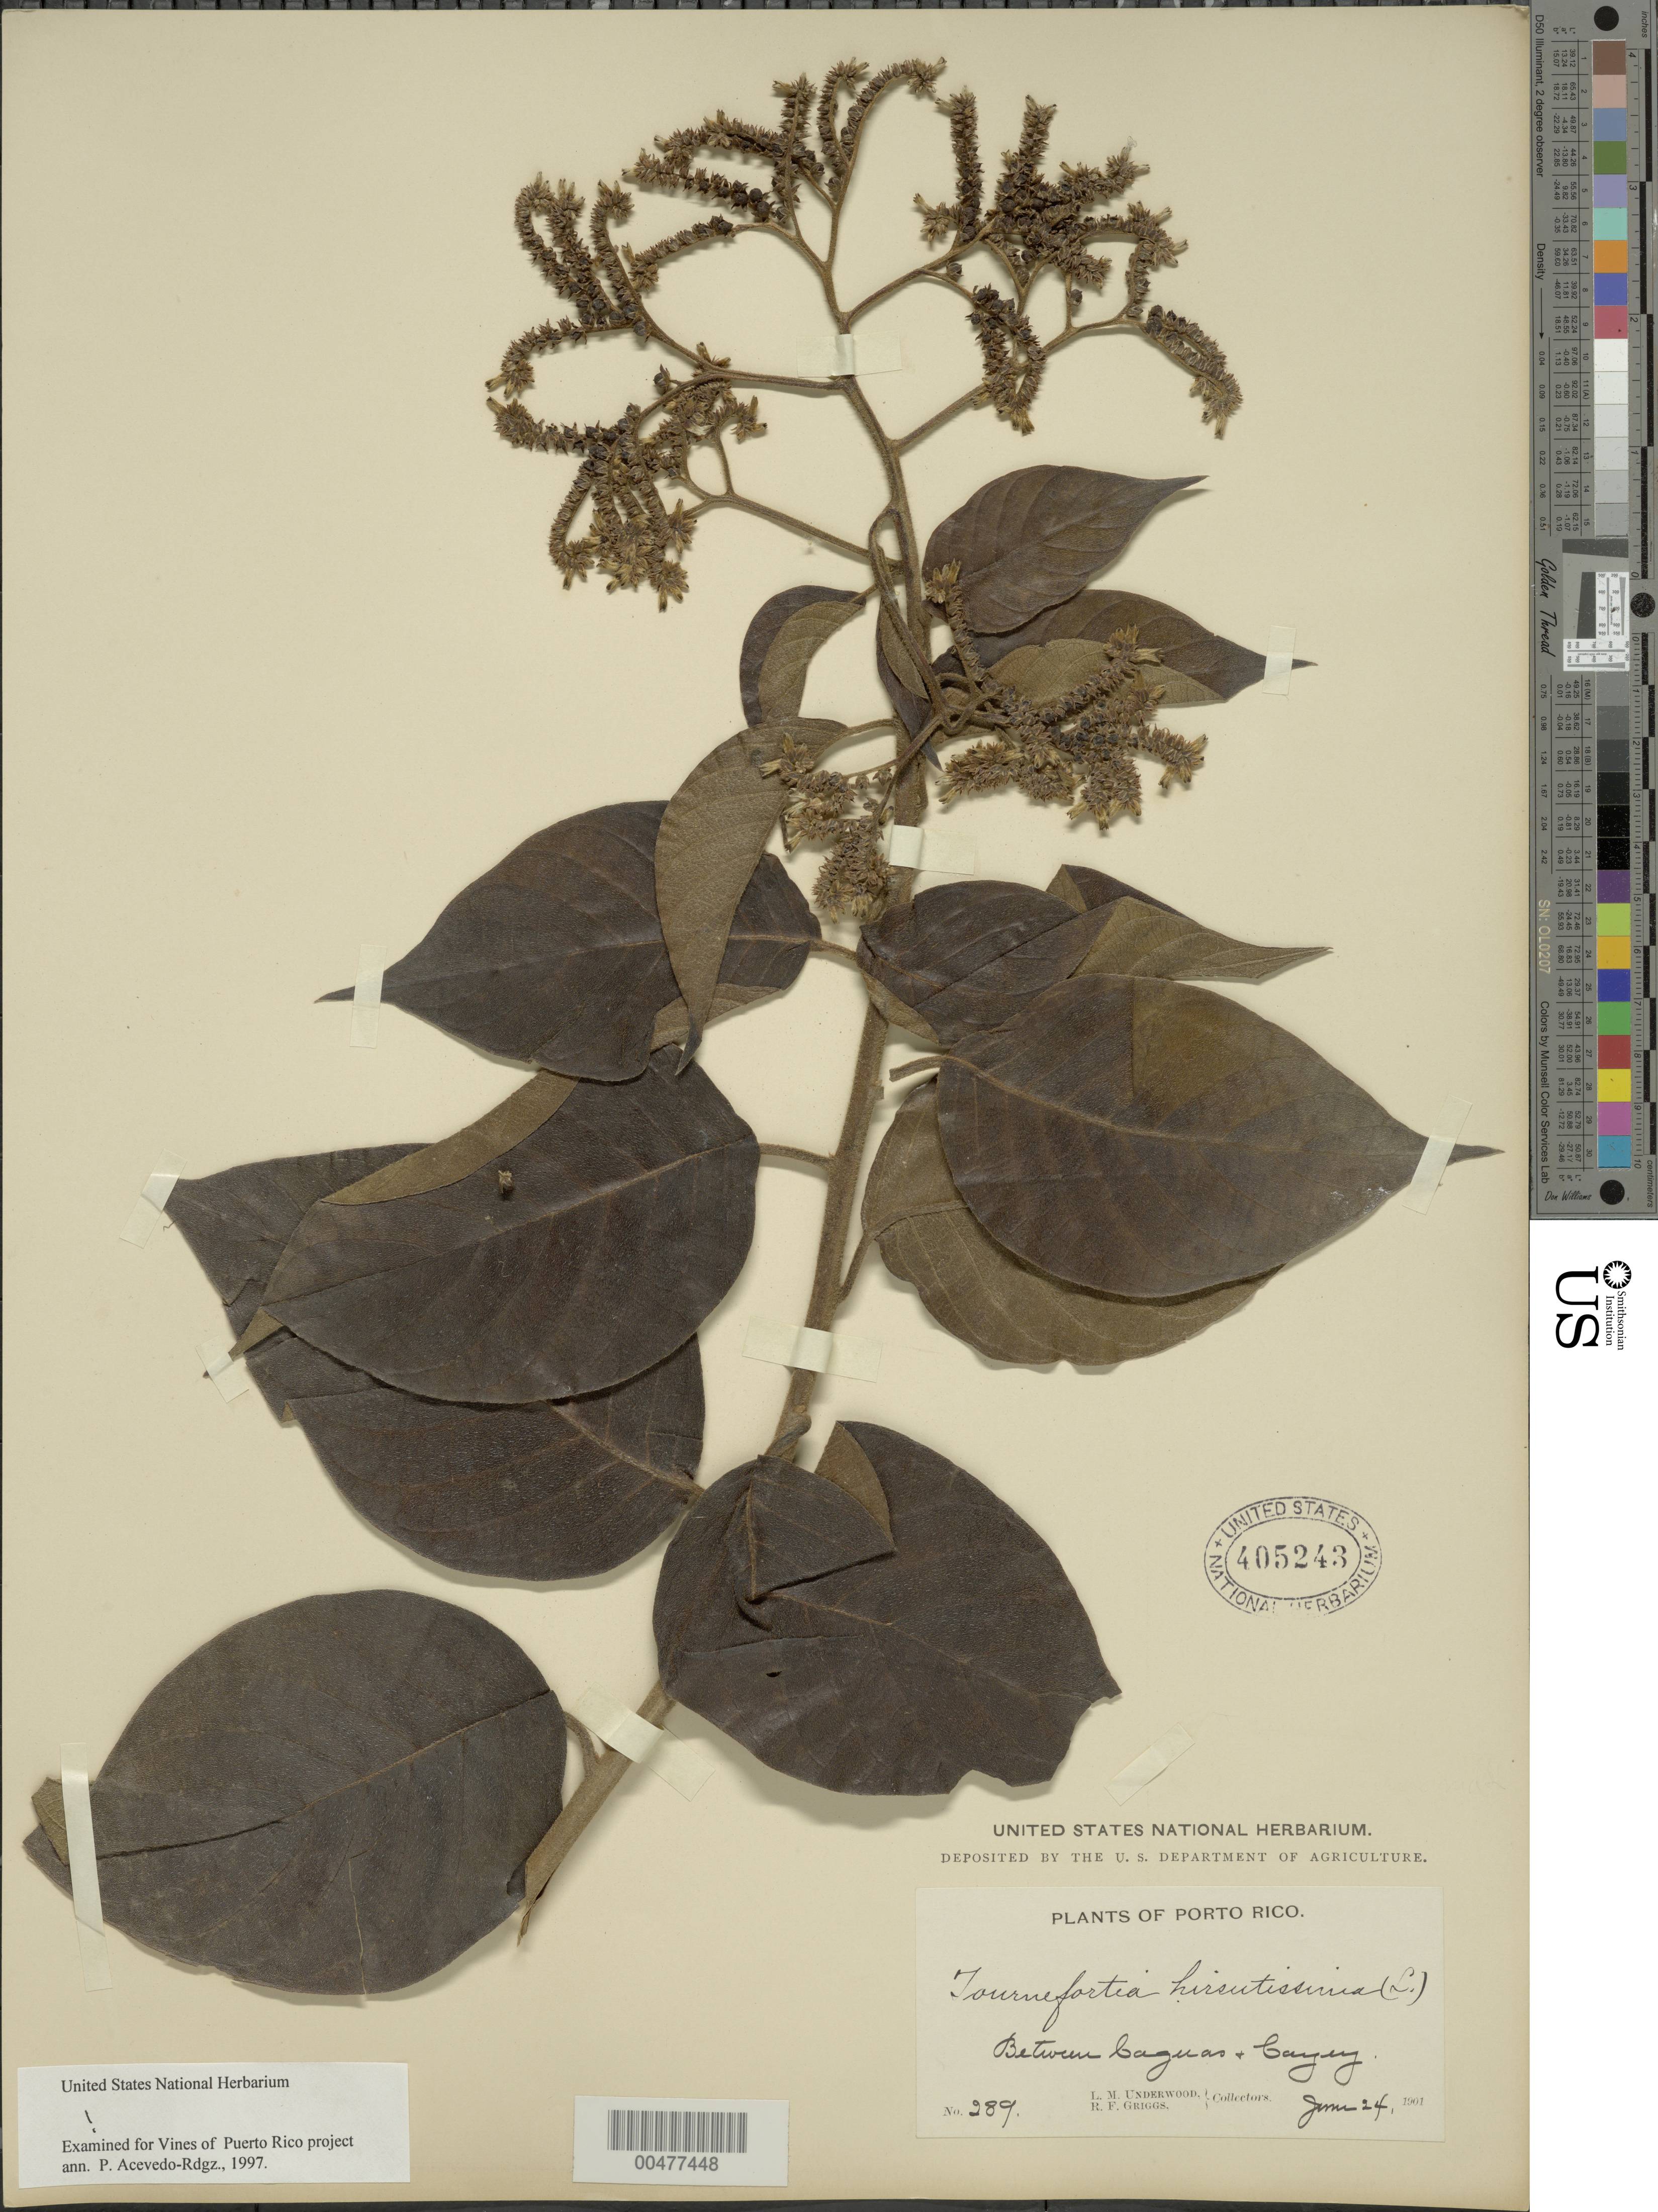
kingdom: Plantae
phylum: Tracheophyta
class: Magnoliopsida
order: Boraginales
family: Heliotropiaceae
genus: Tournefortia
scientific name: Tournefortia hirsutissima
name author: L.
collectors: L. M. Underwood & R. F. Griggs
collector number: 289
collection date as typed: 24 Jun 1901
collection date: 1901-06-24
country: Puerto Rico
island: Greater Antilles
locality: Between Caguas and Cayey.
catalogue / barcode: US 405243